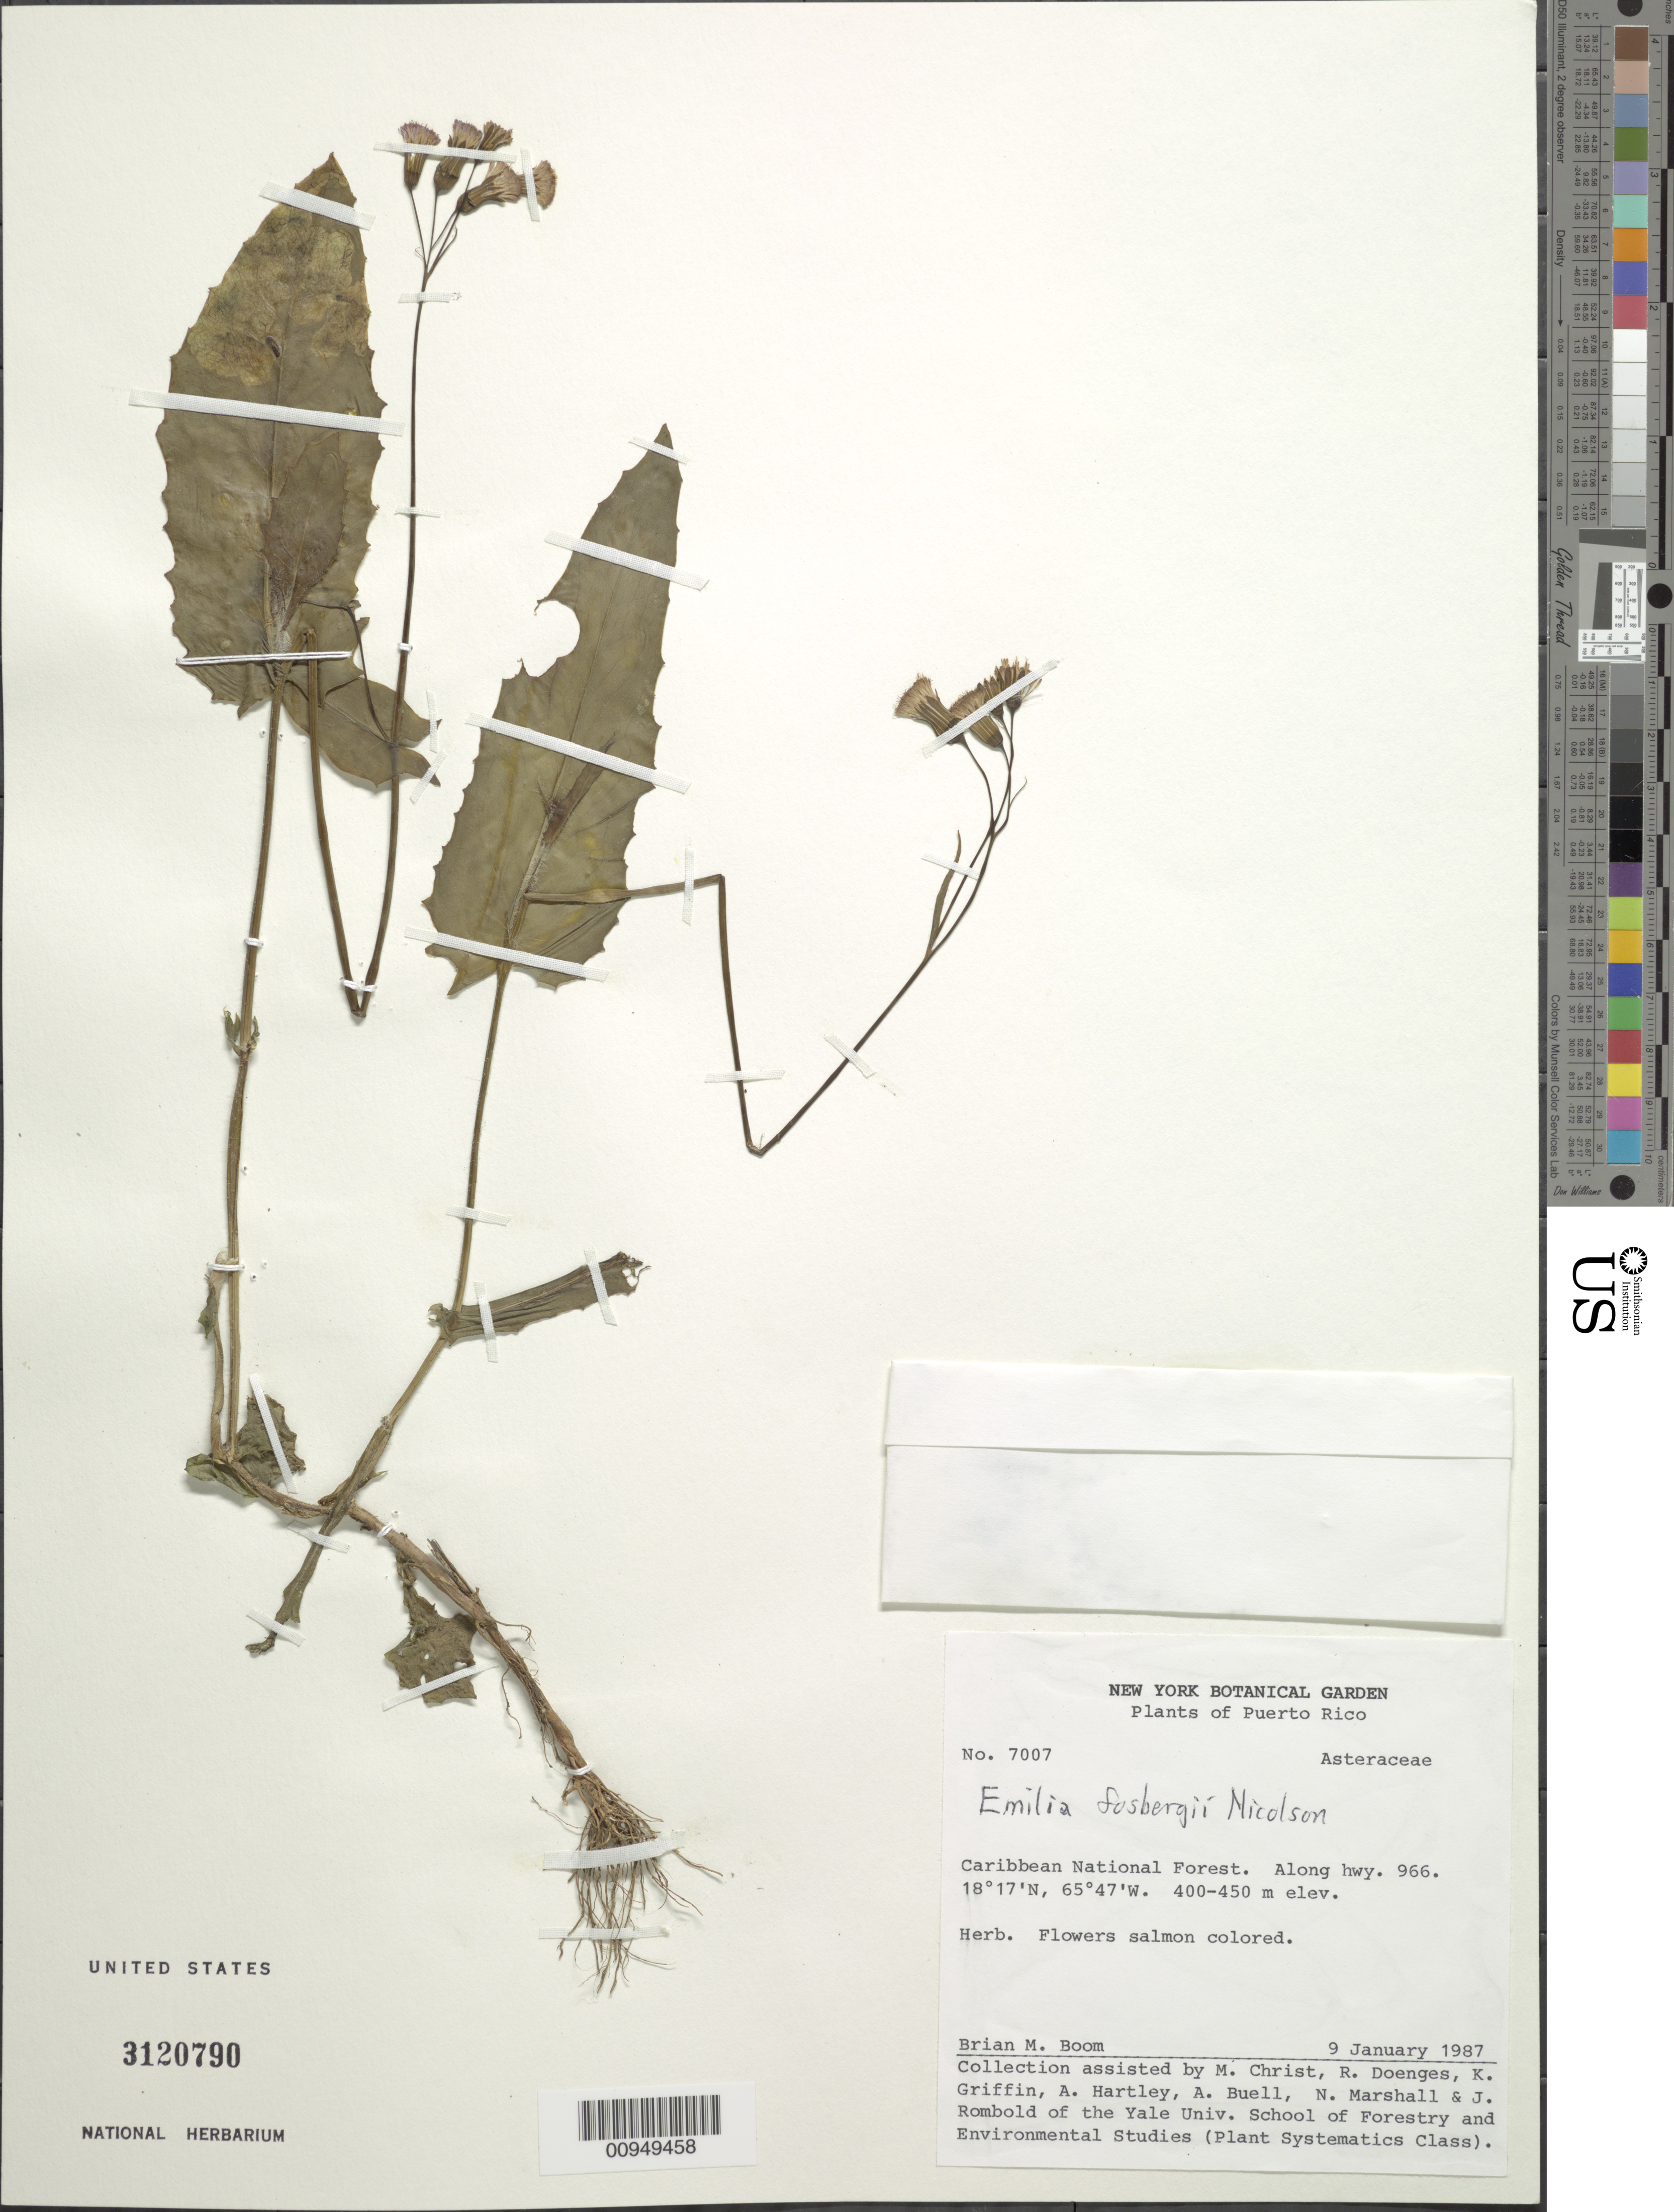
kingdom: Plantae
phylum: Tracheophyta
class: Magnoliopsida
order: Asterales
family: Asteraceae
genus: Emilia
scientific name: Emilia fosbergii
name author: Nicolson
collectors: B. M. Boom, M. Christ, R. Doenges, K. Griffen, A. Hartley, A. Buell, N. Marshall & J. Rombold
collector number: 7007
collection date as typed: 09 Jan 1987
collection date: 1987-01-09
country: Puerto Rico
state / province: Río Grande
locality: Caribbean National Forest, along Hwy. 966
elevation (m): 400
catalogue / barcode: US 3120790